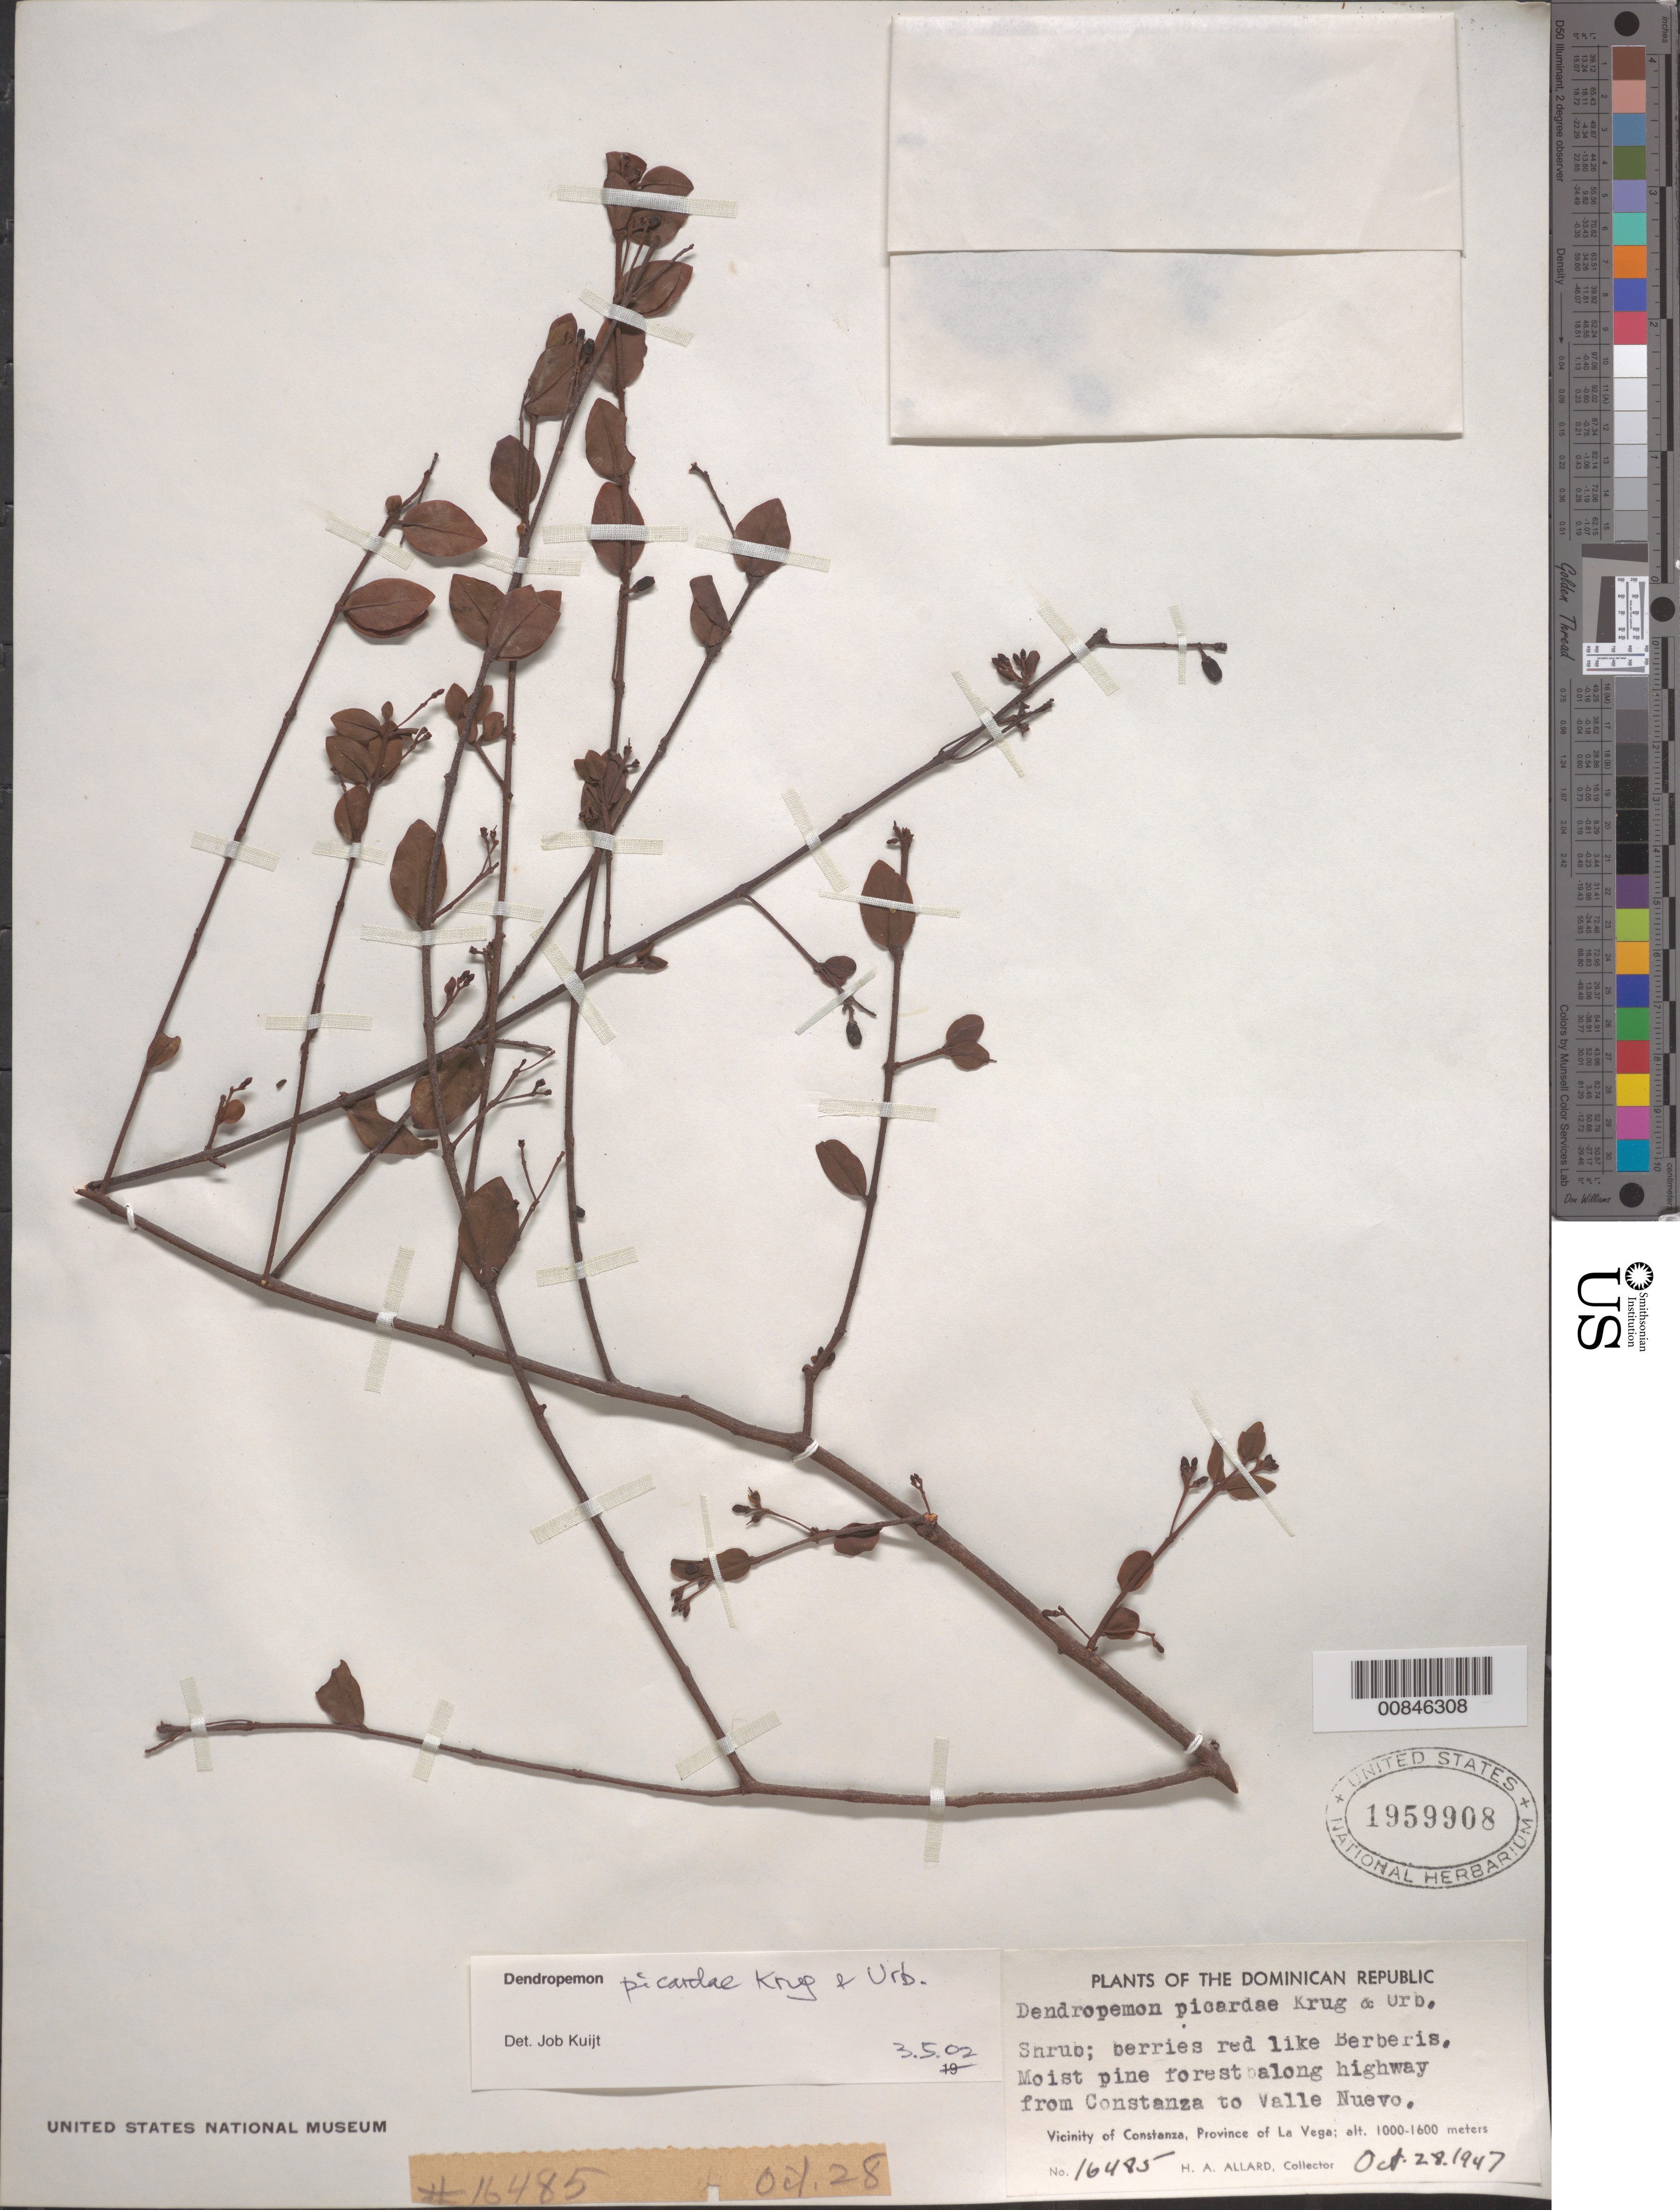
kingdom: Plantae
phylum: Tracheophyta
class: Magnoliopsida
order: Santalales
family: Loranthaceae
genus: Dendropemon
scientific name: Dendropemon picardae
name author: Krug & Urb.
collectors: H. A. Allard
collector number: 16485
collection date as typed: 28 Oct 1947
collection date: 1947-10-28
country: Dominican Republic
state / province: La Vega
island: Hispaniola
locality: Along highway from Constanza to Valle Nuevo.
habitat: Moist pine forest.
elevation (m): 1000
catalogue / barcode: US 1959908